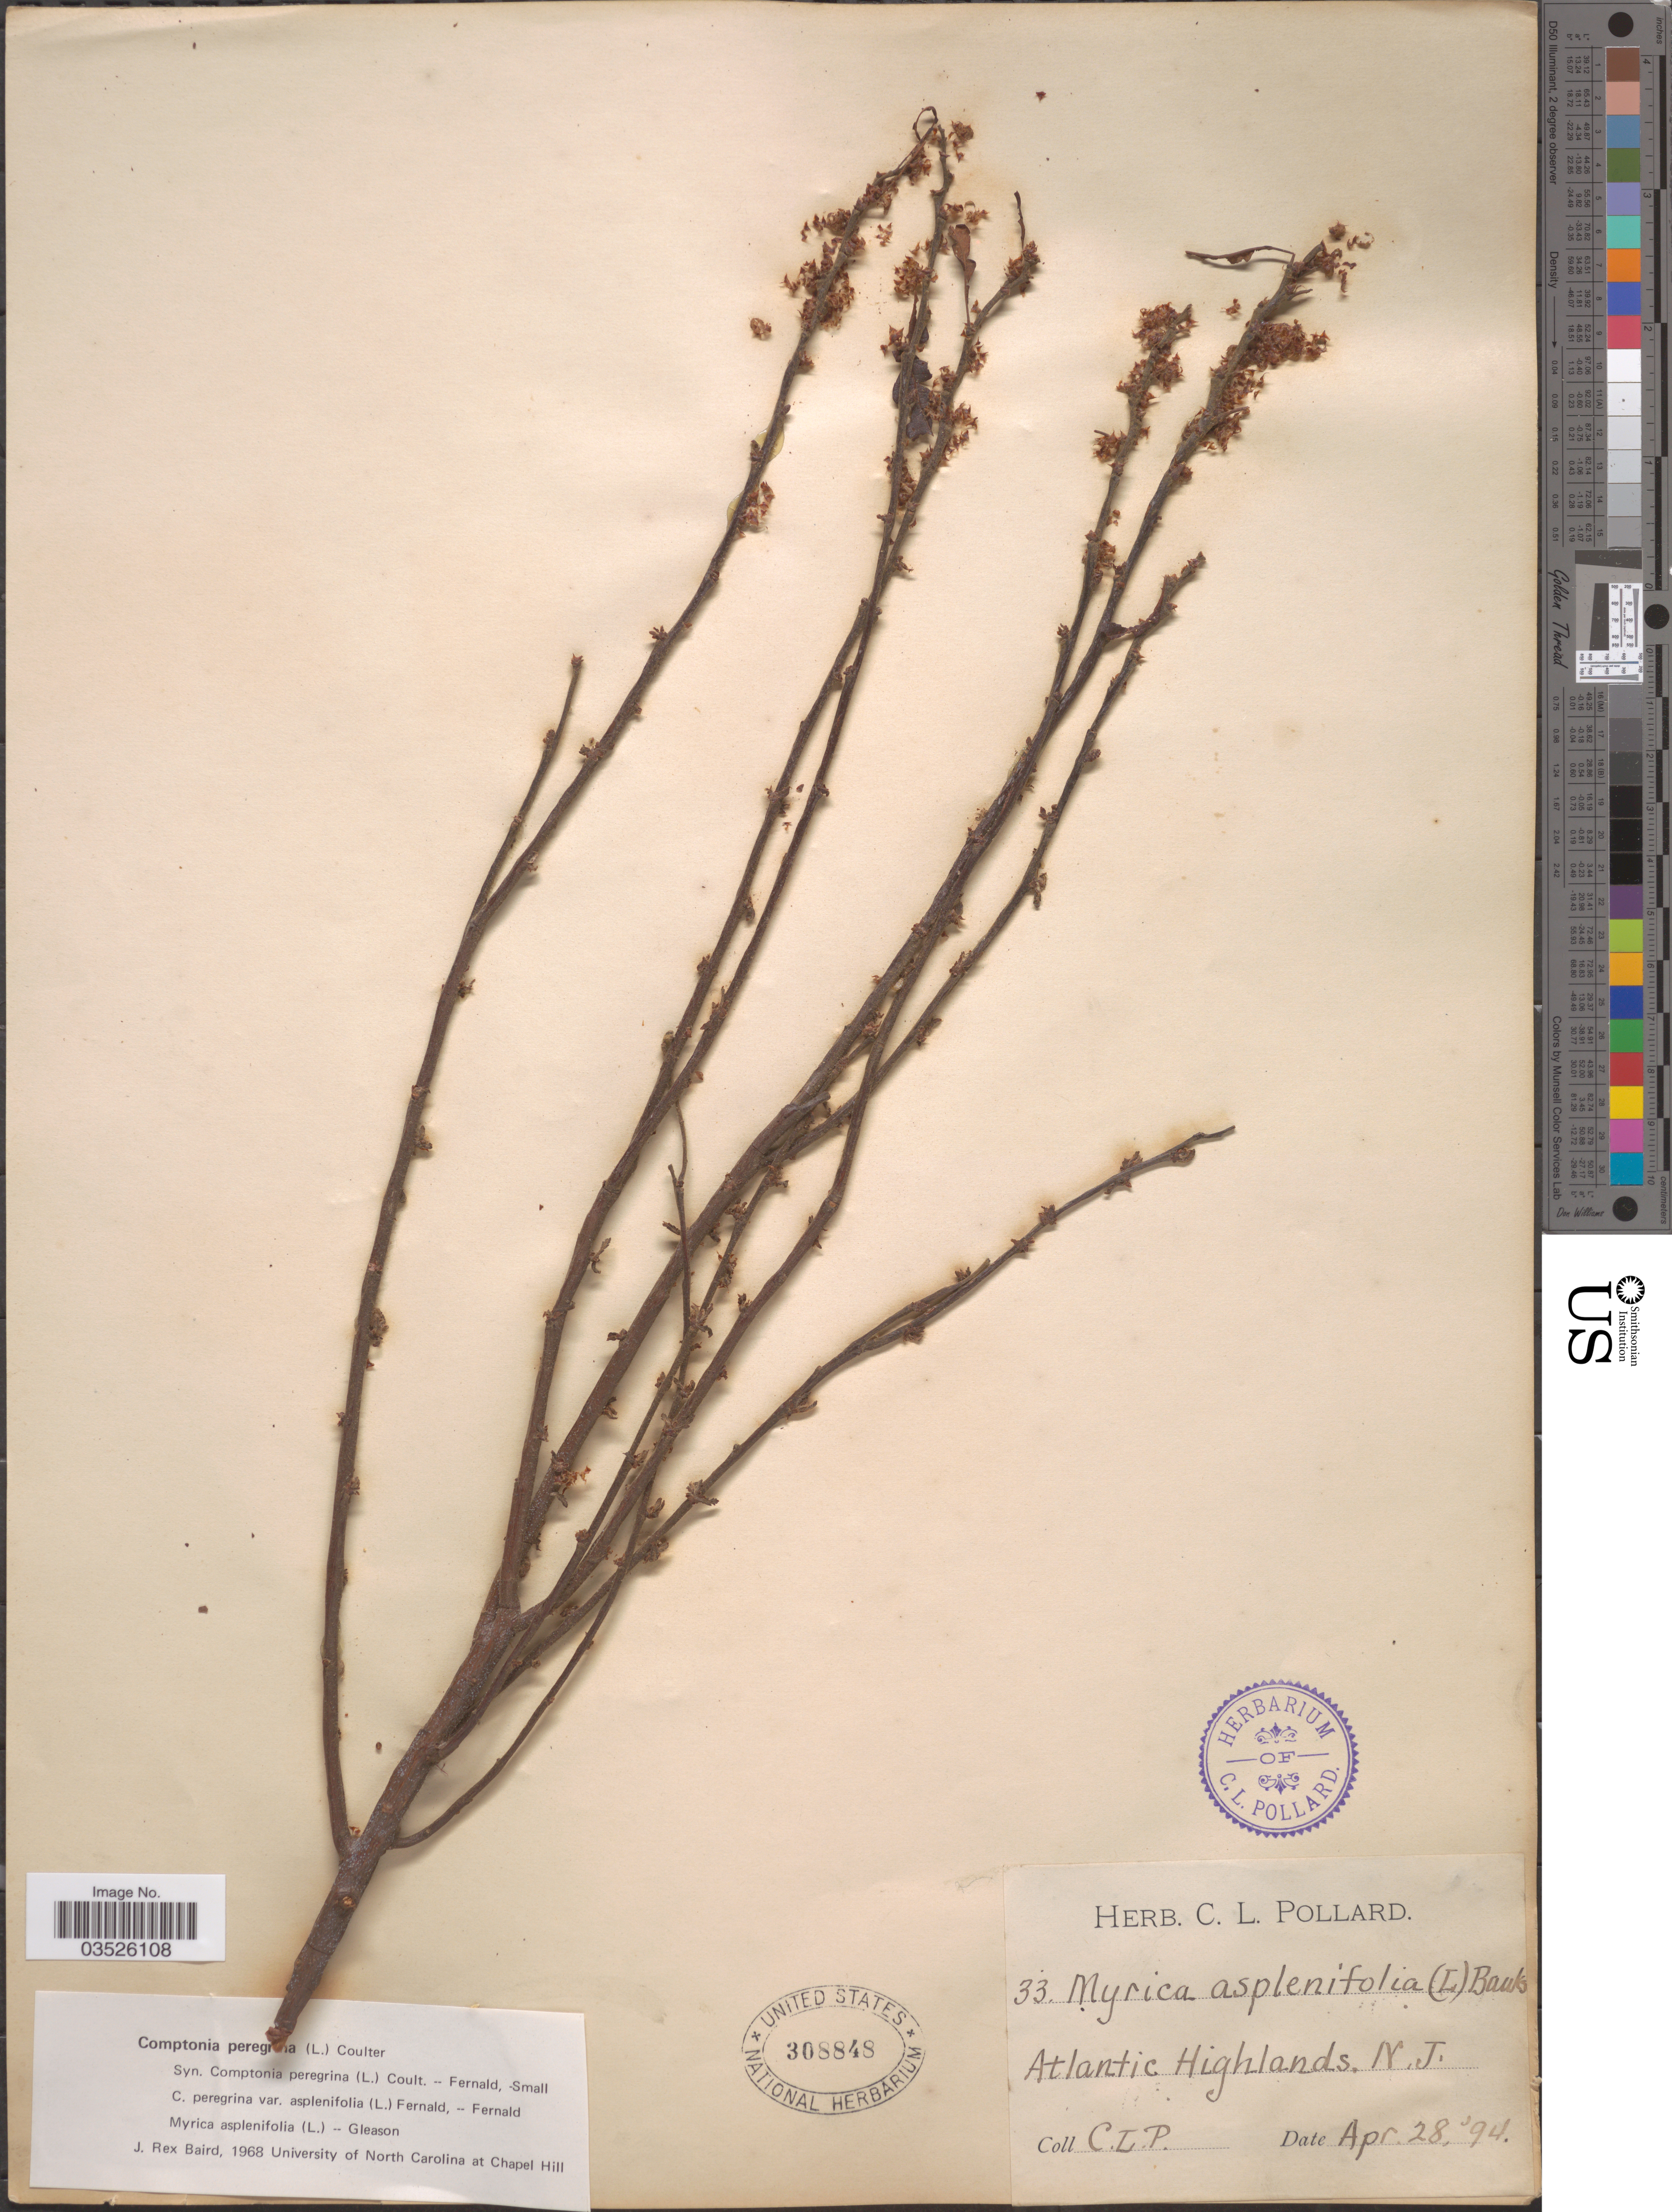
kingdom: Plantae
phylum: Tracheophyta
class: Magnoliopsida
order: Fagales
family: Myricaceae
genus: Comptonia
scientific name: Comptonia peregrina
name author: (L.) J.M. Coult.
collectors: C. L. Pollard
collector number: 33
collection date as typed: Transcribed d/m/y: 28/4/94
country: United States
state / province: New Jersey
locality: Atlantic Highlands.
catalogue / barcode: US 308848